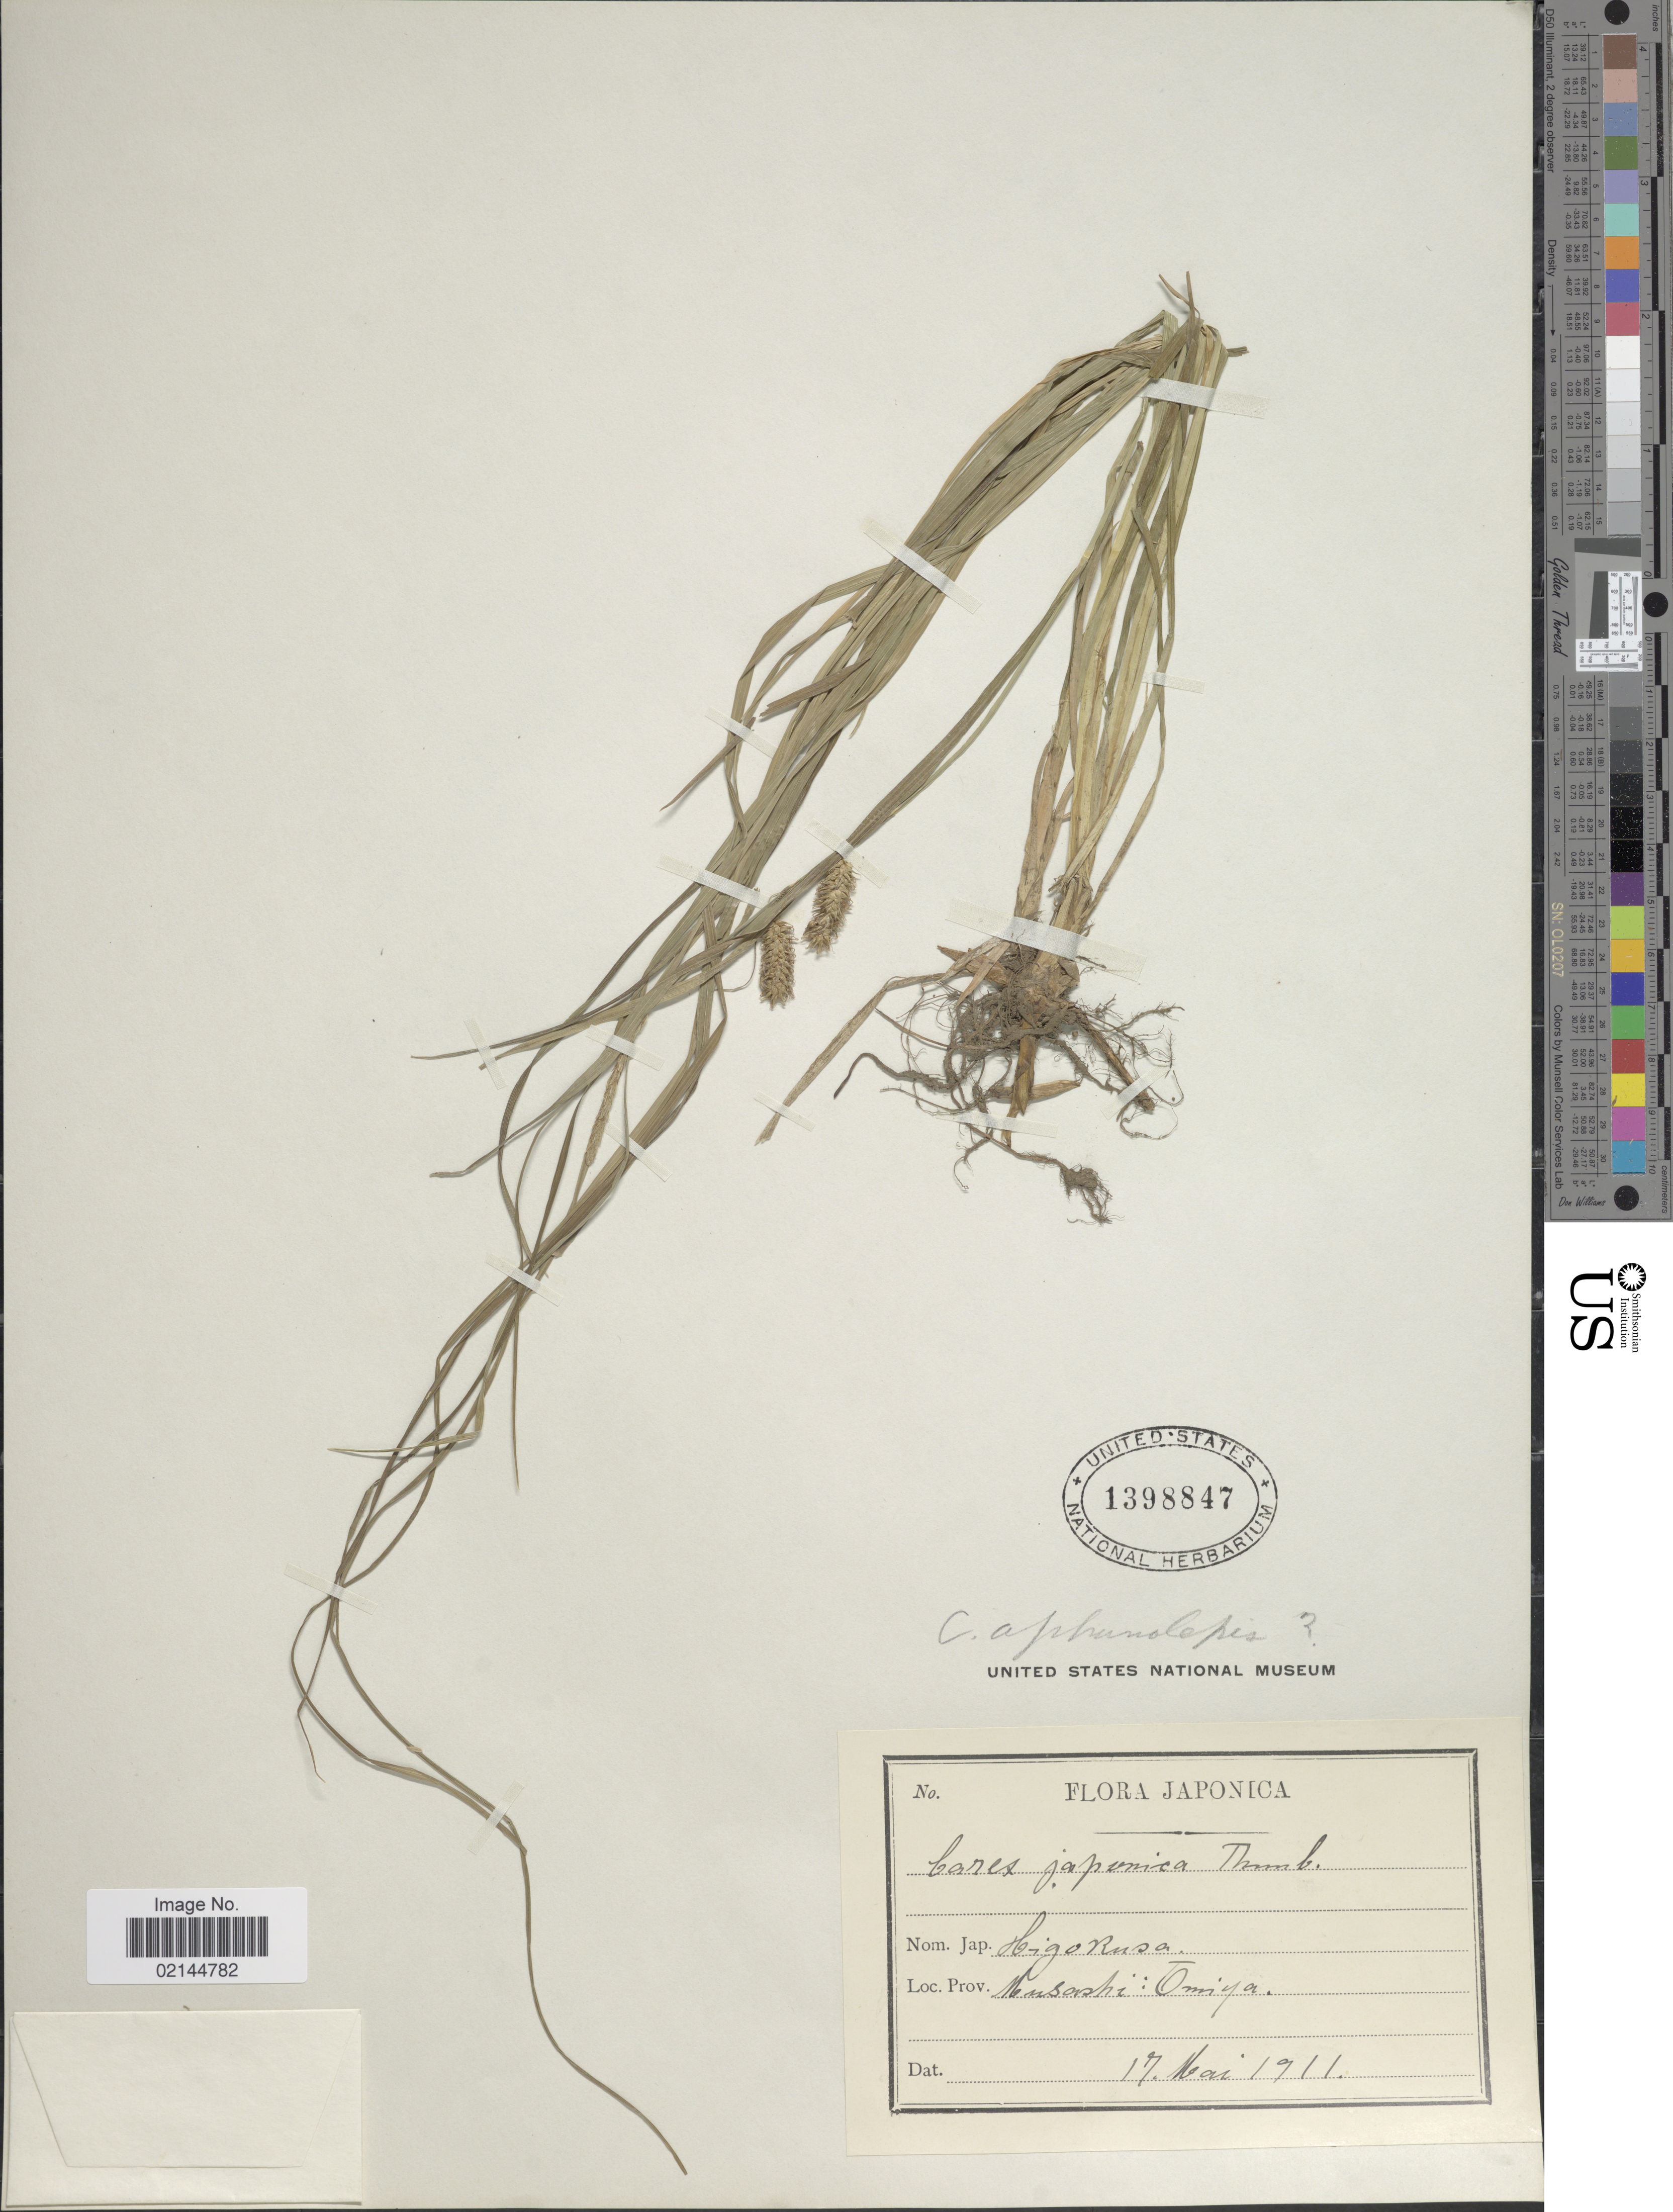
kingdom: Plantae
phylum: Tracheophyta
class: Liliopsida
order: Poales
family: Cyperaceae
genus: Carex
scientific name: Carex japonica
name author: Thunb.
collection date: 1911-05-17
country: Japan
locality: Musashi: Omiya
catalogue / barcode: US 1398847